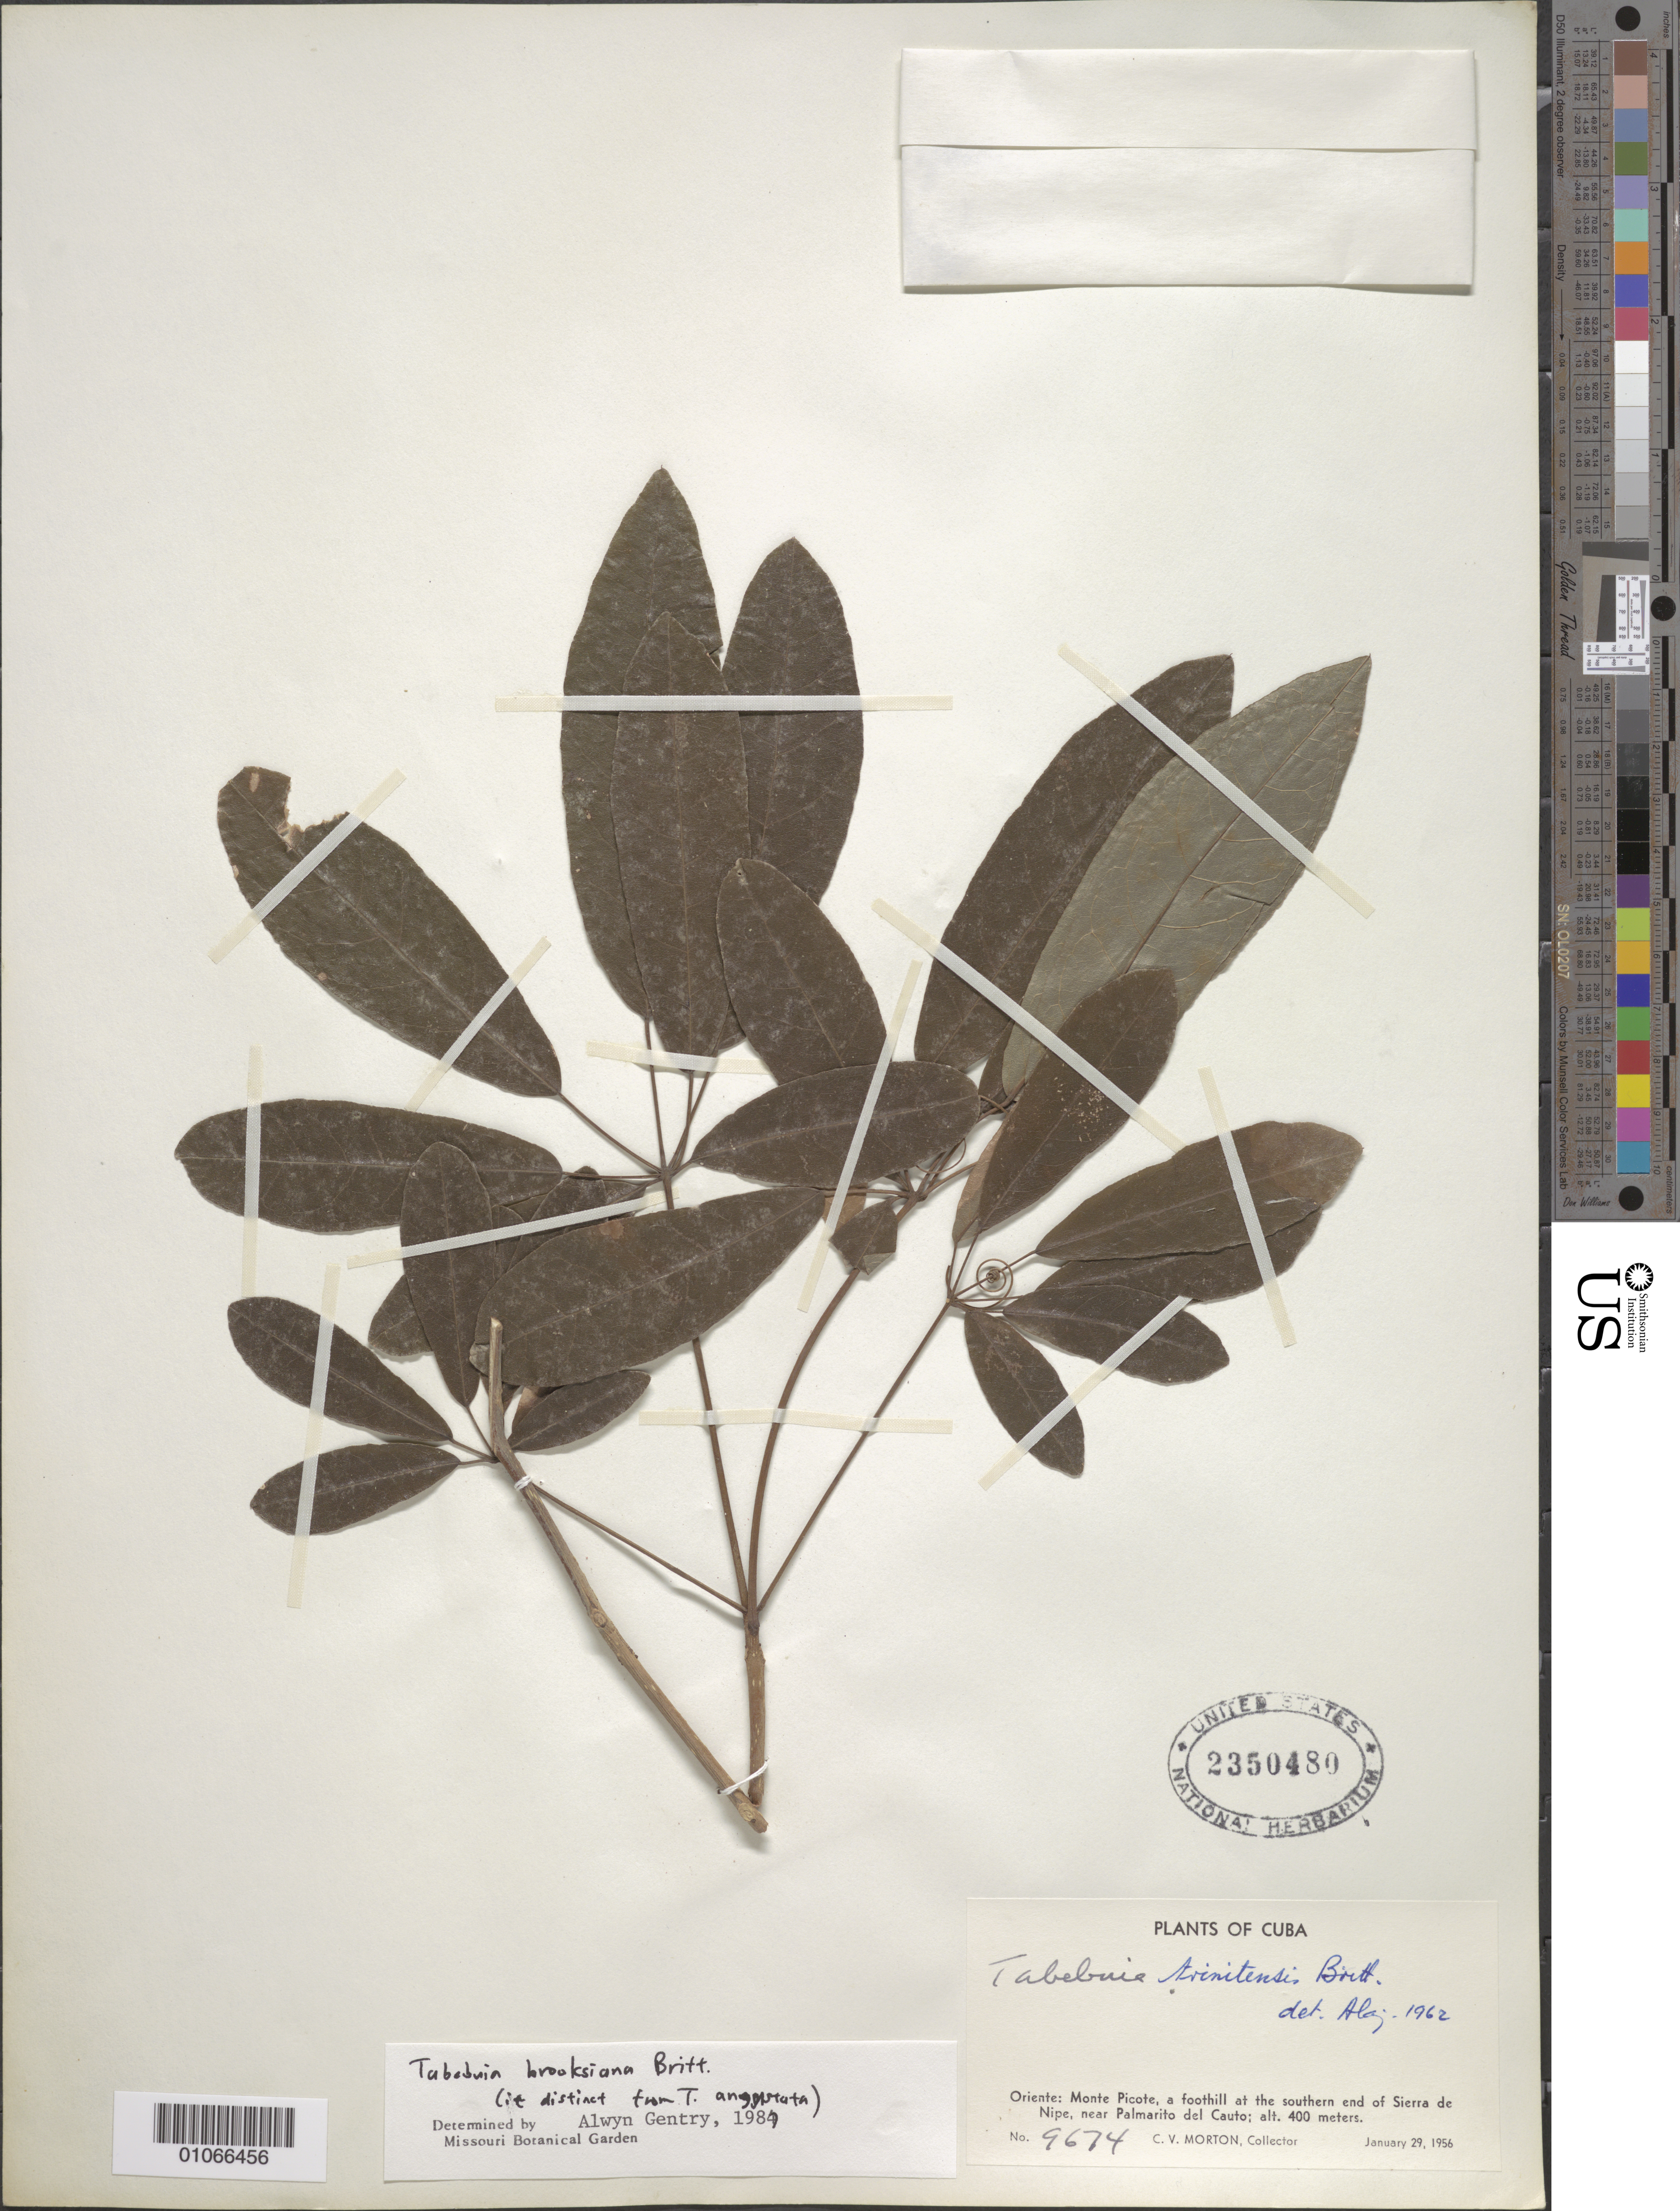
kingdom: Plantae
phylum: Tracheophyta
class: Magnoliopsida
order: Lamiales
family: Bignoniaceae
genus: Tabebuia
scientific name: Tabebuia brooksiana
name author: Britton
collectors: C. V. Morton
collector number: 9674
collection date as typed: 29 Jan 1956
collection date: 1956-01-29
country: Cuba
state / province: Holguín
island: Cuba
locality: Monte Picote, a foothill at the southern end of Sierra de Nipe, near Palmarito del Cauto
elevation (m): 400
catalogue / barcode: US 2350480